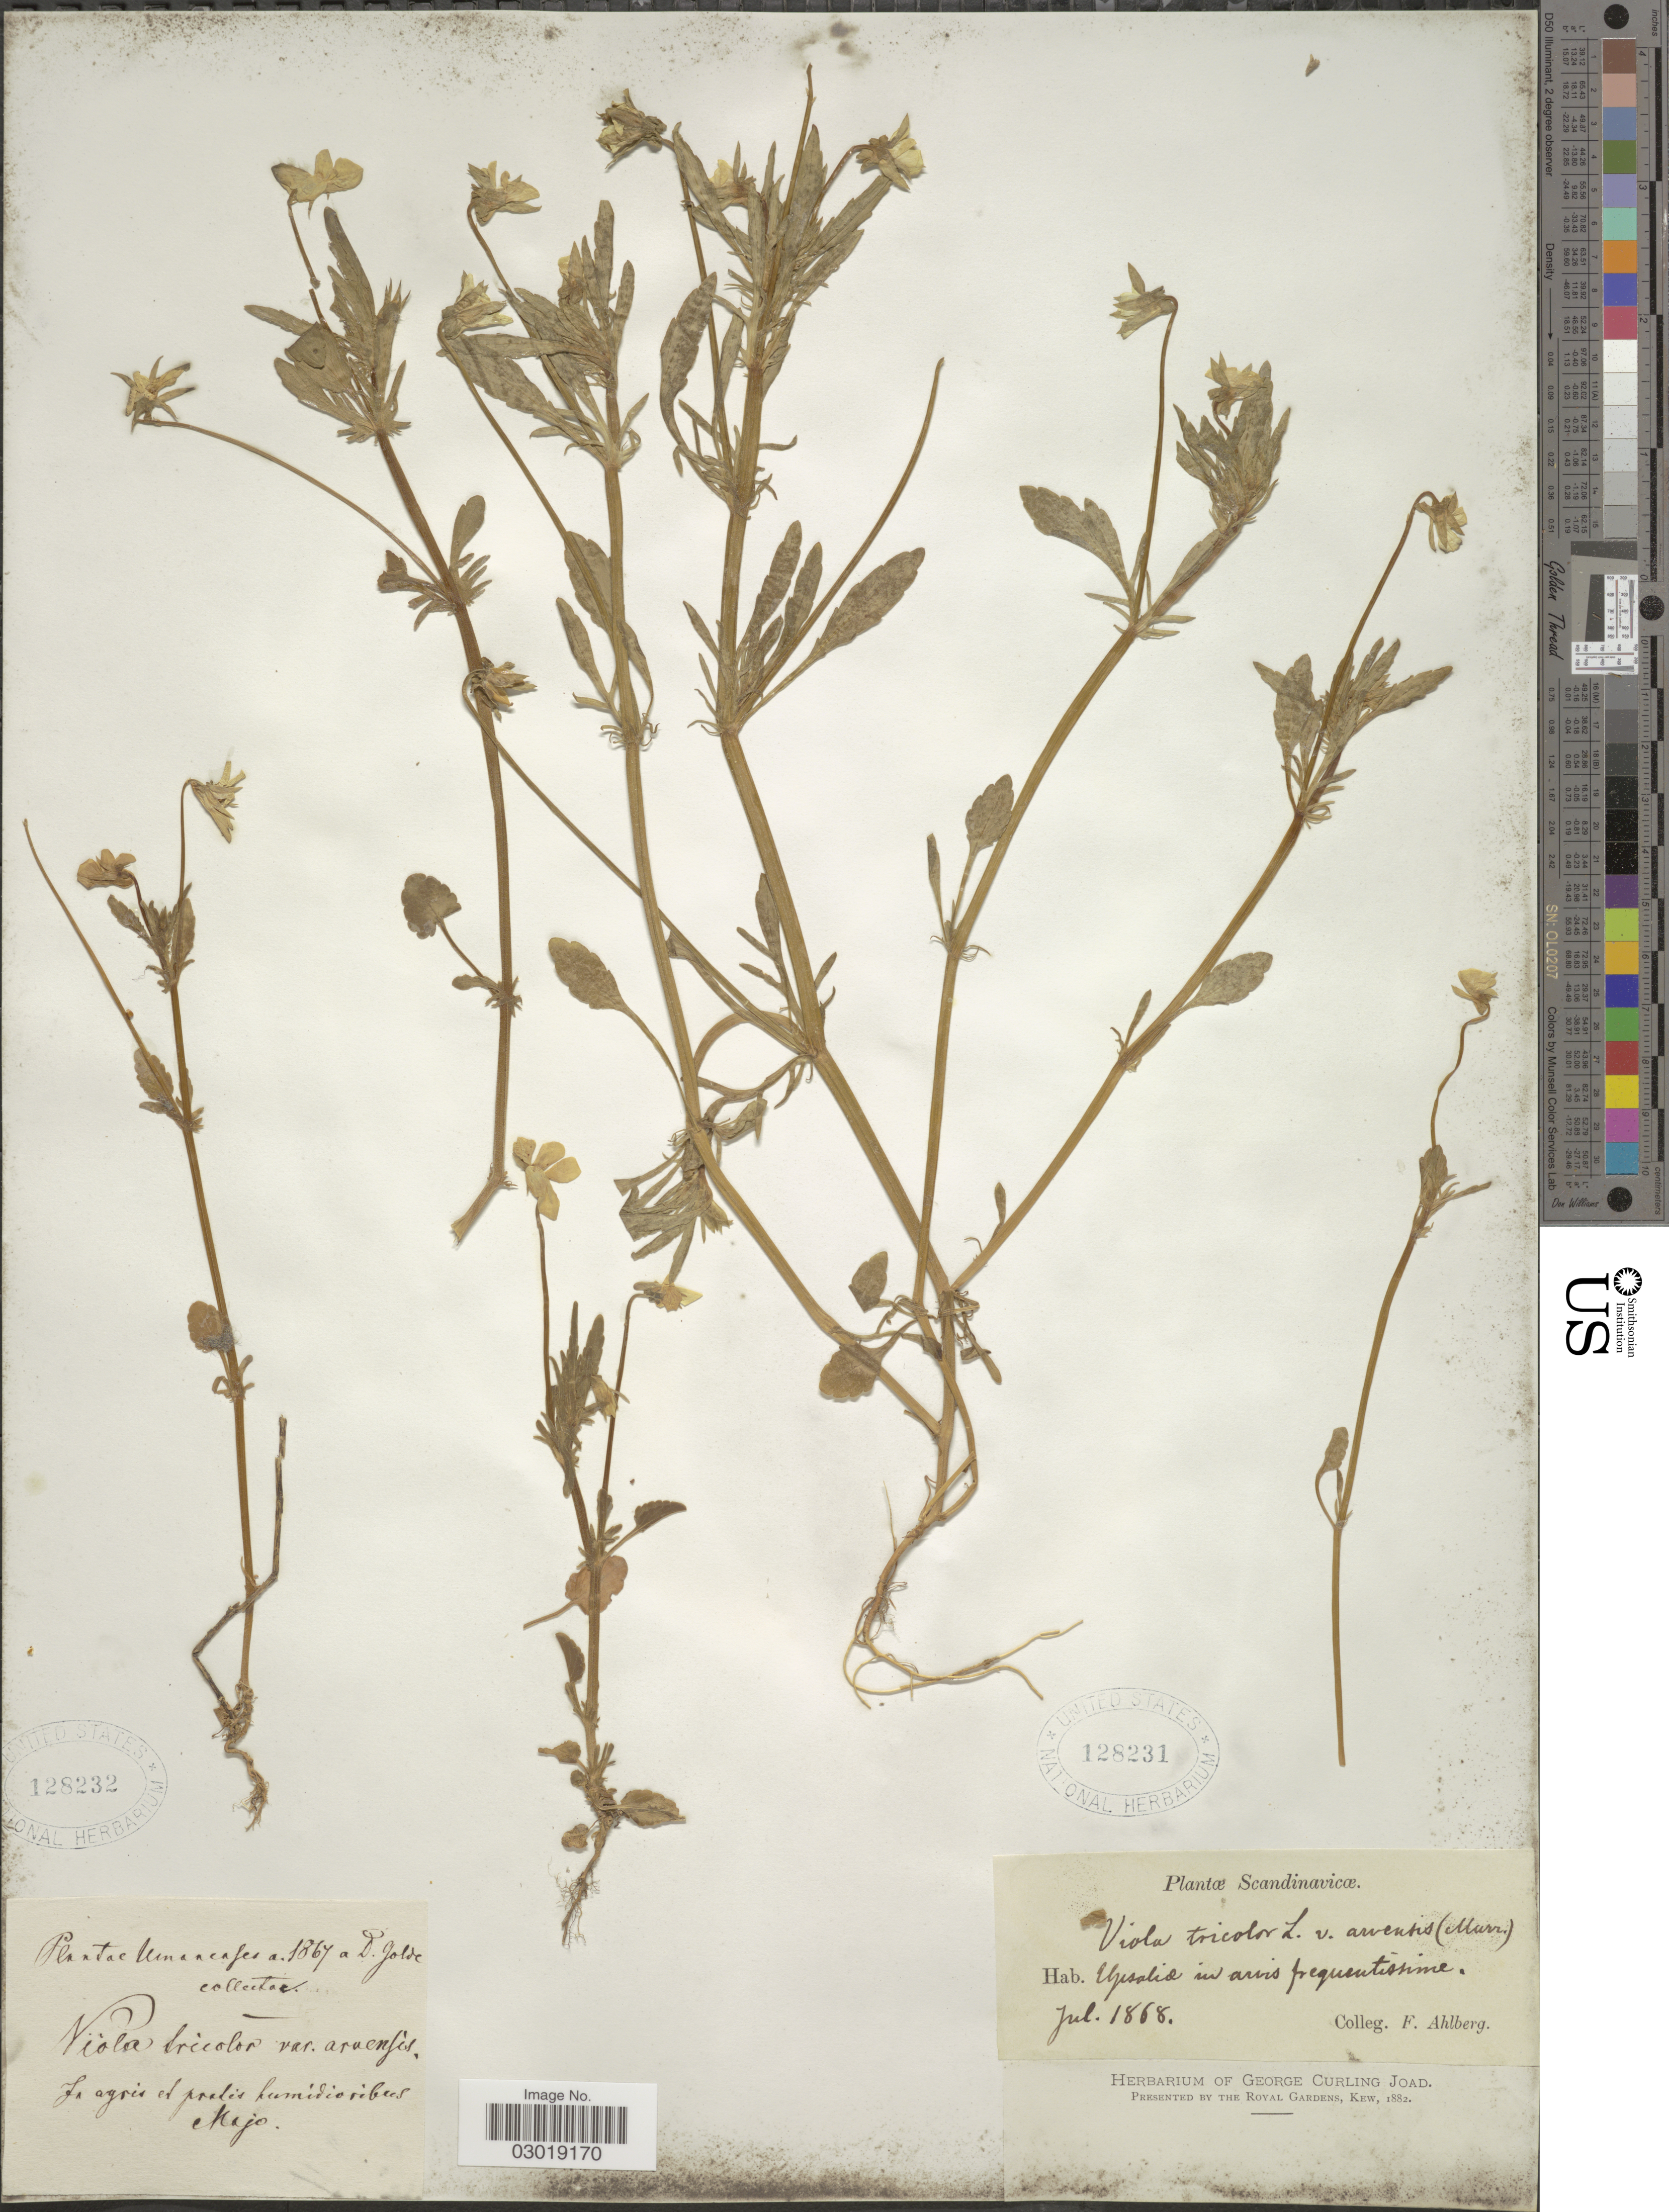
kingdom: Plantae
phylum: Tracheophyta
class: Magnoliopsida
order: Malpighiales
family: Violaceae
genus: Viola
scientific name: Viola tricolor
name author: L.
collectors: F. Ahlberg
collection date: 1868-07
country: Sweden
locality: Scandinavicæ. Upsalio in arvis frequentissime.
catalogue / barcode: US 128231